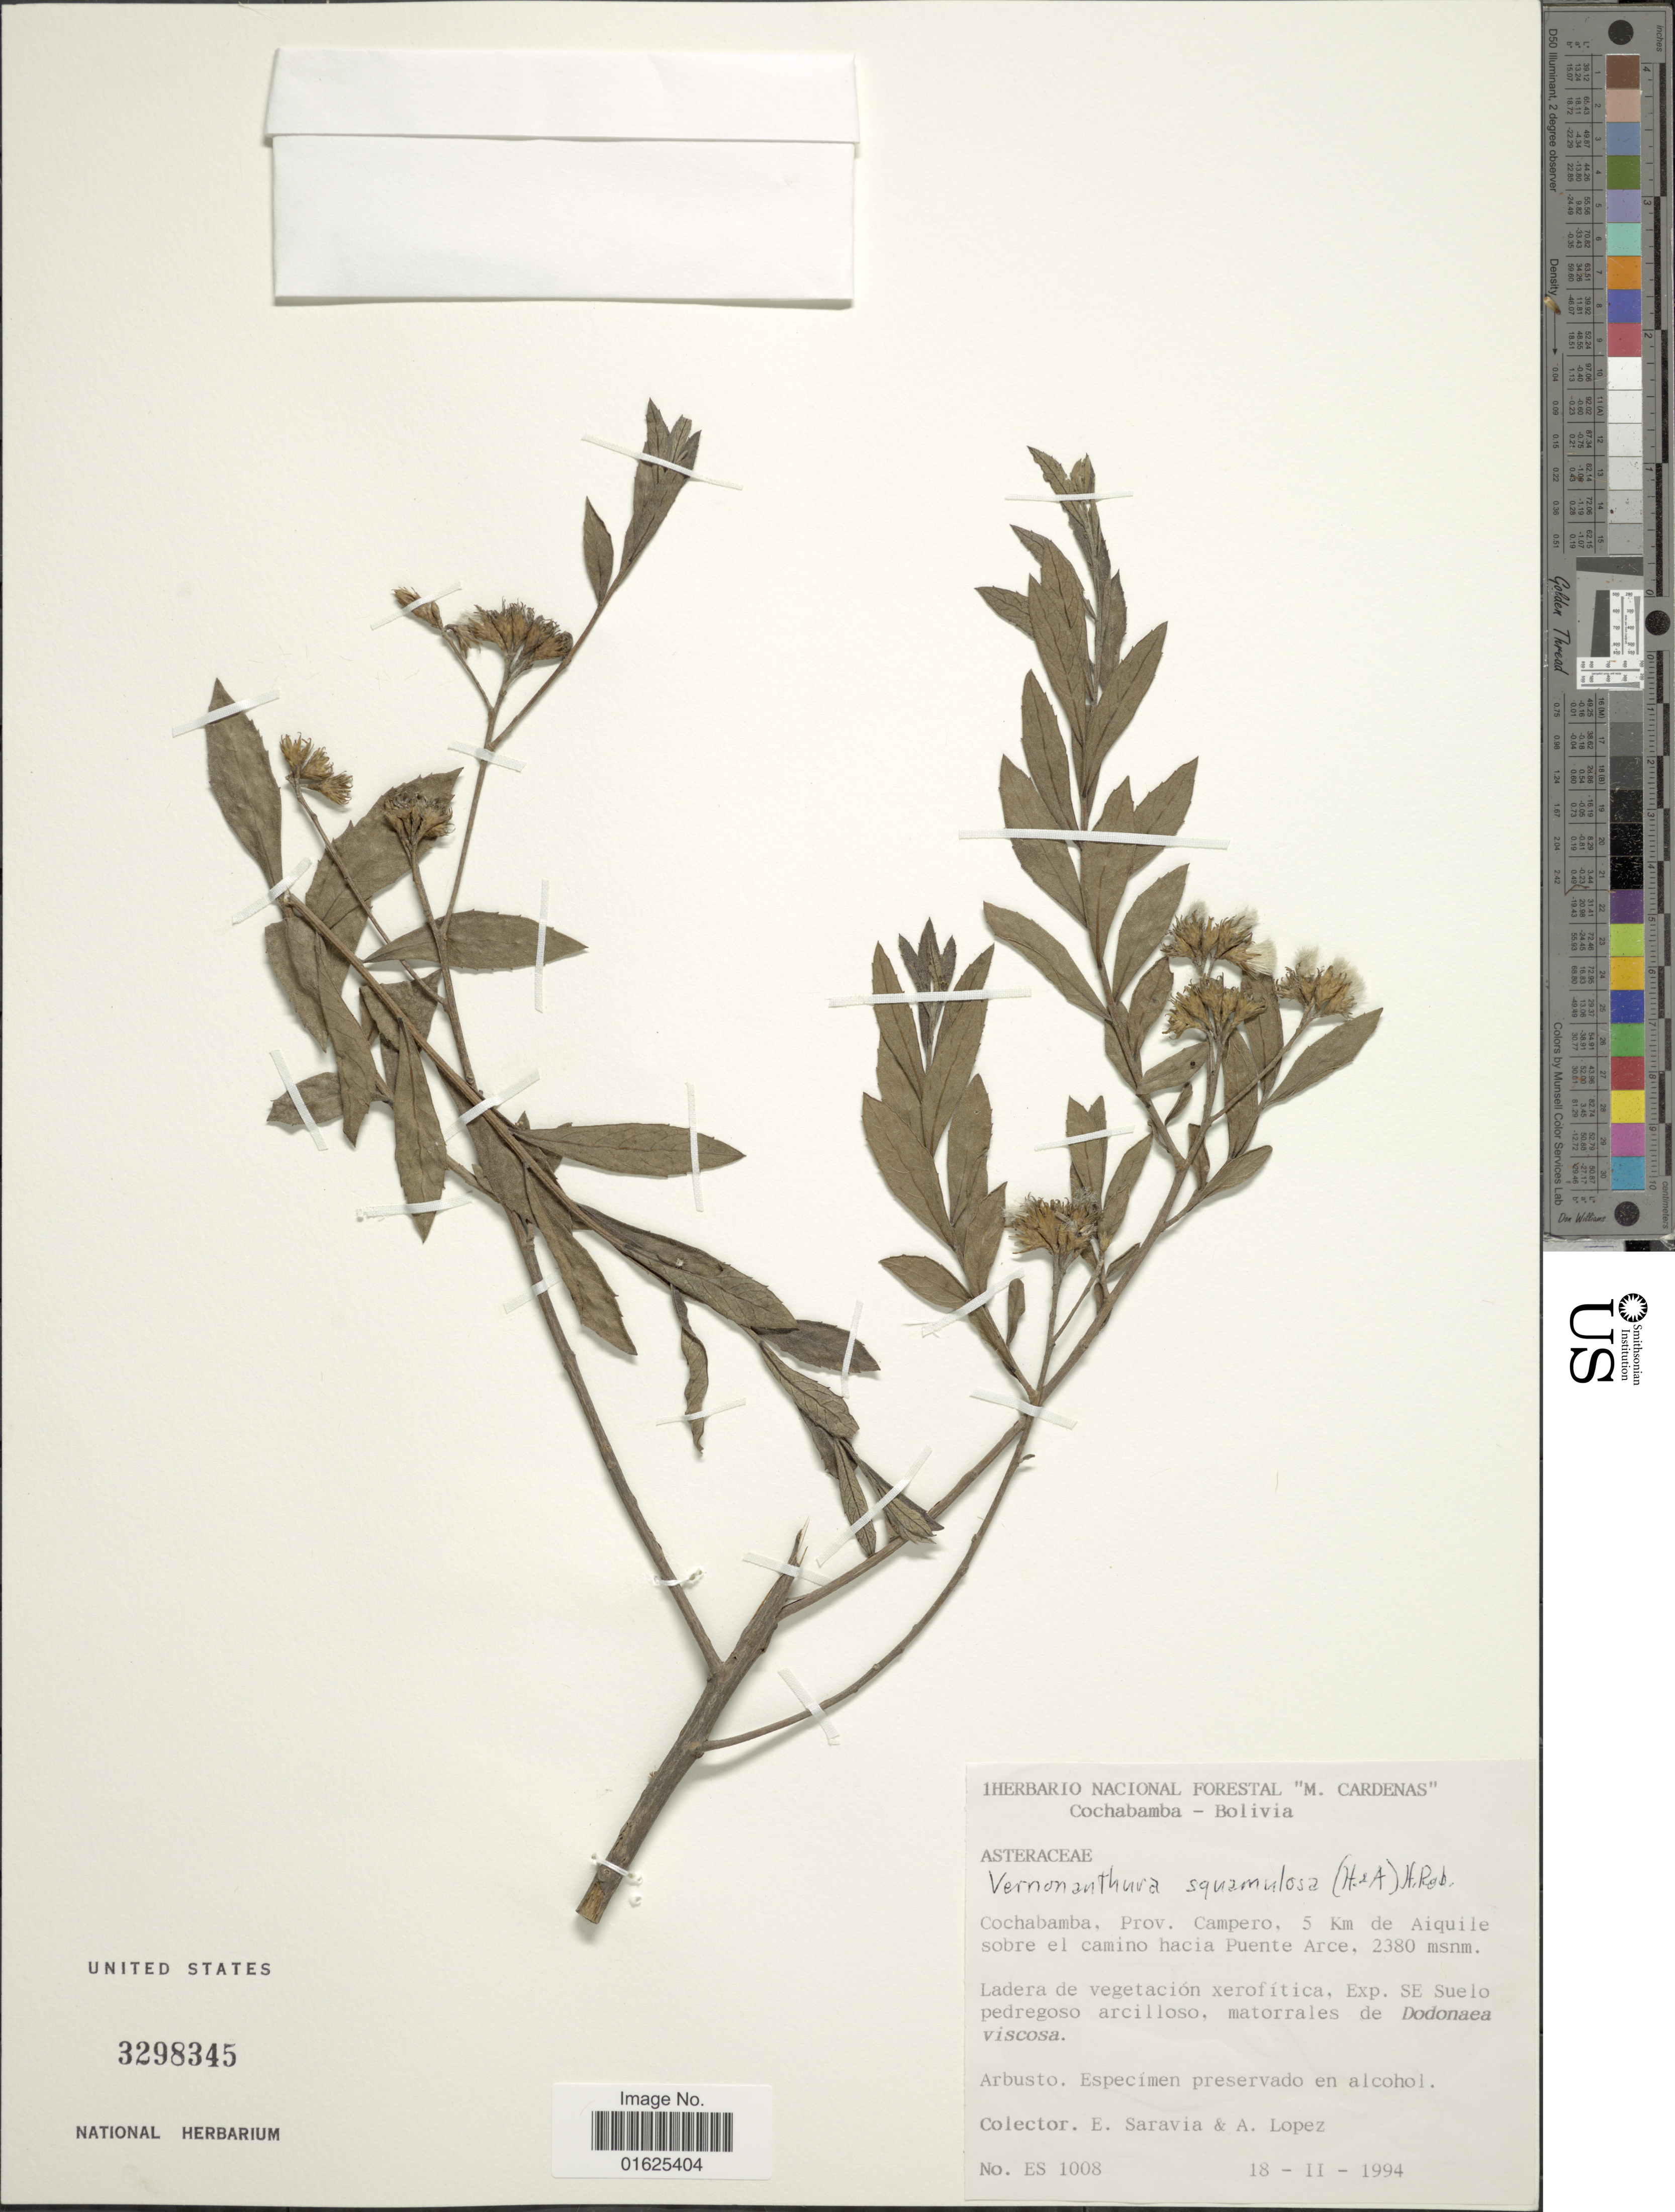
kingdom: Plantae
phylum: Tracheophyta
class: Magnoliopsida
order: Asterales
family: Asteraceae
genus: Vernonanthura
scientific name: Vernonanthura squamulosa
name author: (Hook. & Arn.) H. Rob.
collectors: E. Saravia & A. Lopez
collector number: ES 1008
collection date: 1994-02-18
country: Bolivia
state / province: Cochabamba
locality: Prov. Campero, 5 Km de Aiquile sobre el camino hacia Puente Arce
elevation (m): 2380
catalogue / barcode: US 3298345